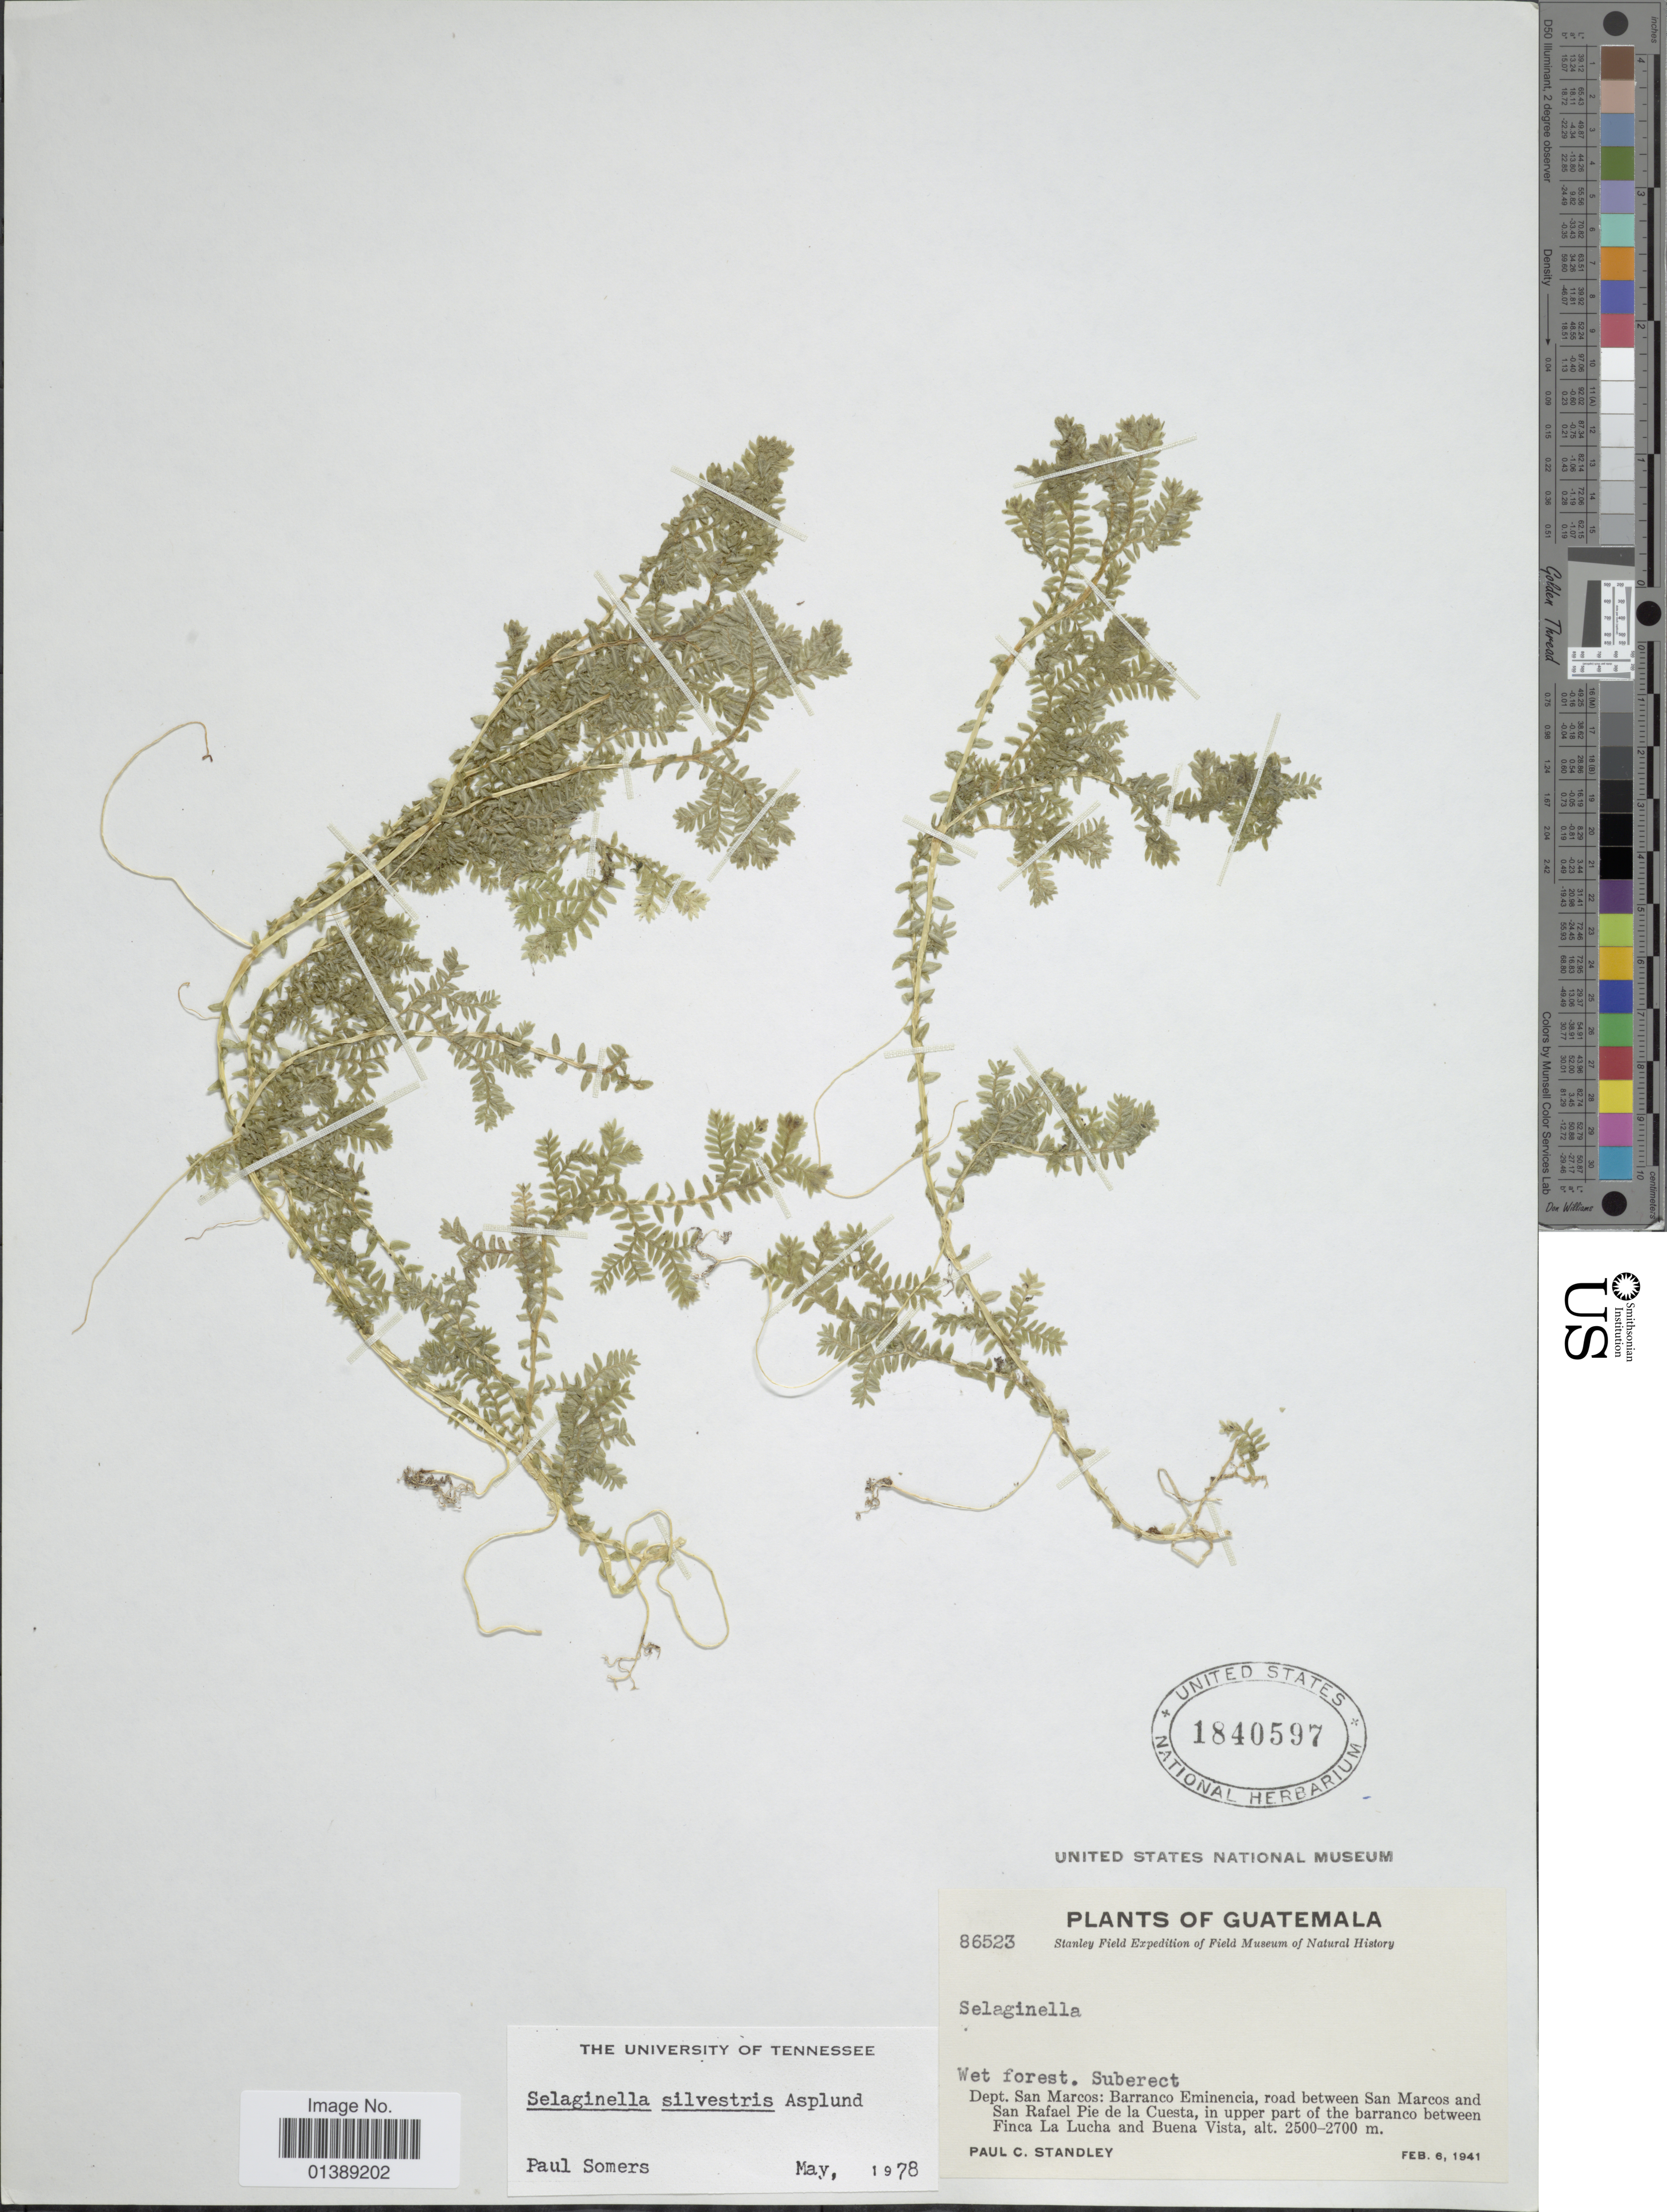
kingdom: Plantae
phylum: Tracheophyta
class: Lycopodiopsida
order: Selaginellales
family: Selaginellaceae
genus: Selaginella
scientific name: Selaginella silvestris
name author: Aspl.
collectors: P. C. Standley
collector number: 86523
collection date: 1941-02-06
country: Guatemala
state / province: San Marcos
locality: Barranco Eminencia, road between San Marcos and San Rafael Pie de la Cuesta, in upper part of the barranco between Finca La Lucha and Buena Vista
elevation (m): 2500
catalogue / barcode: US 1840597